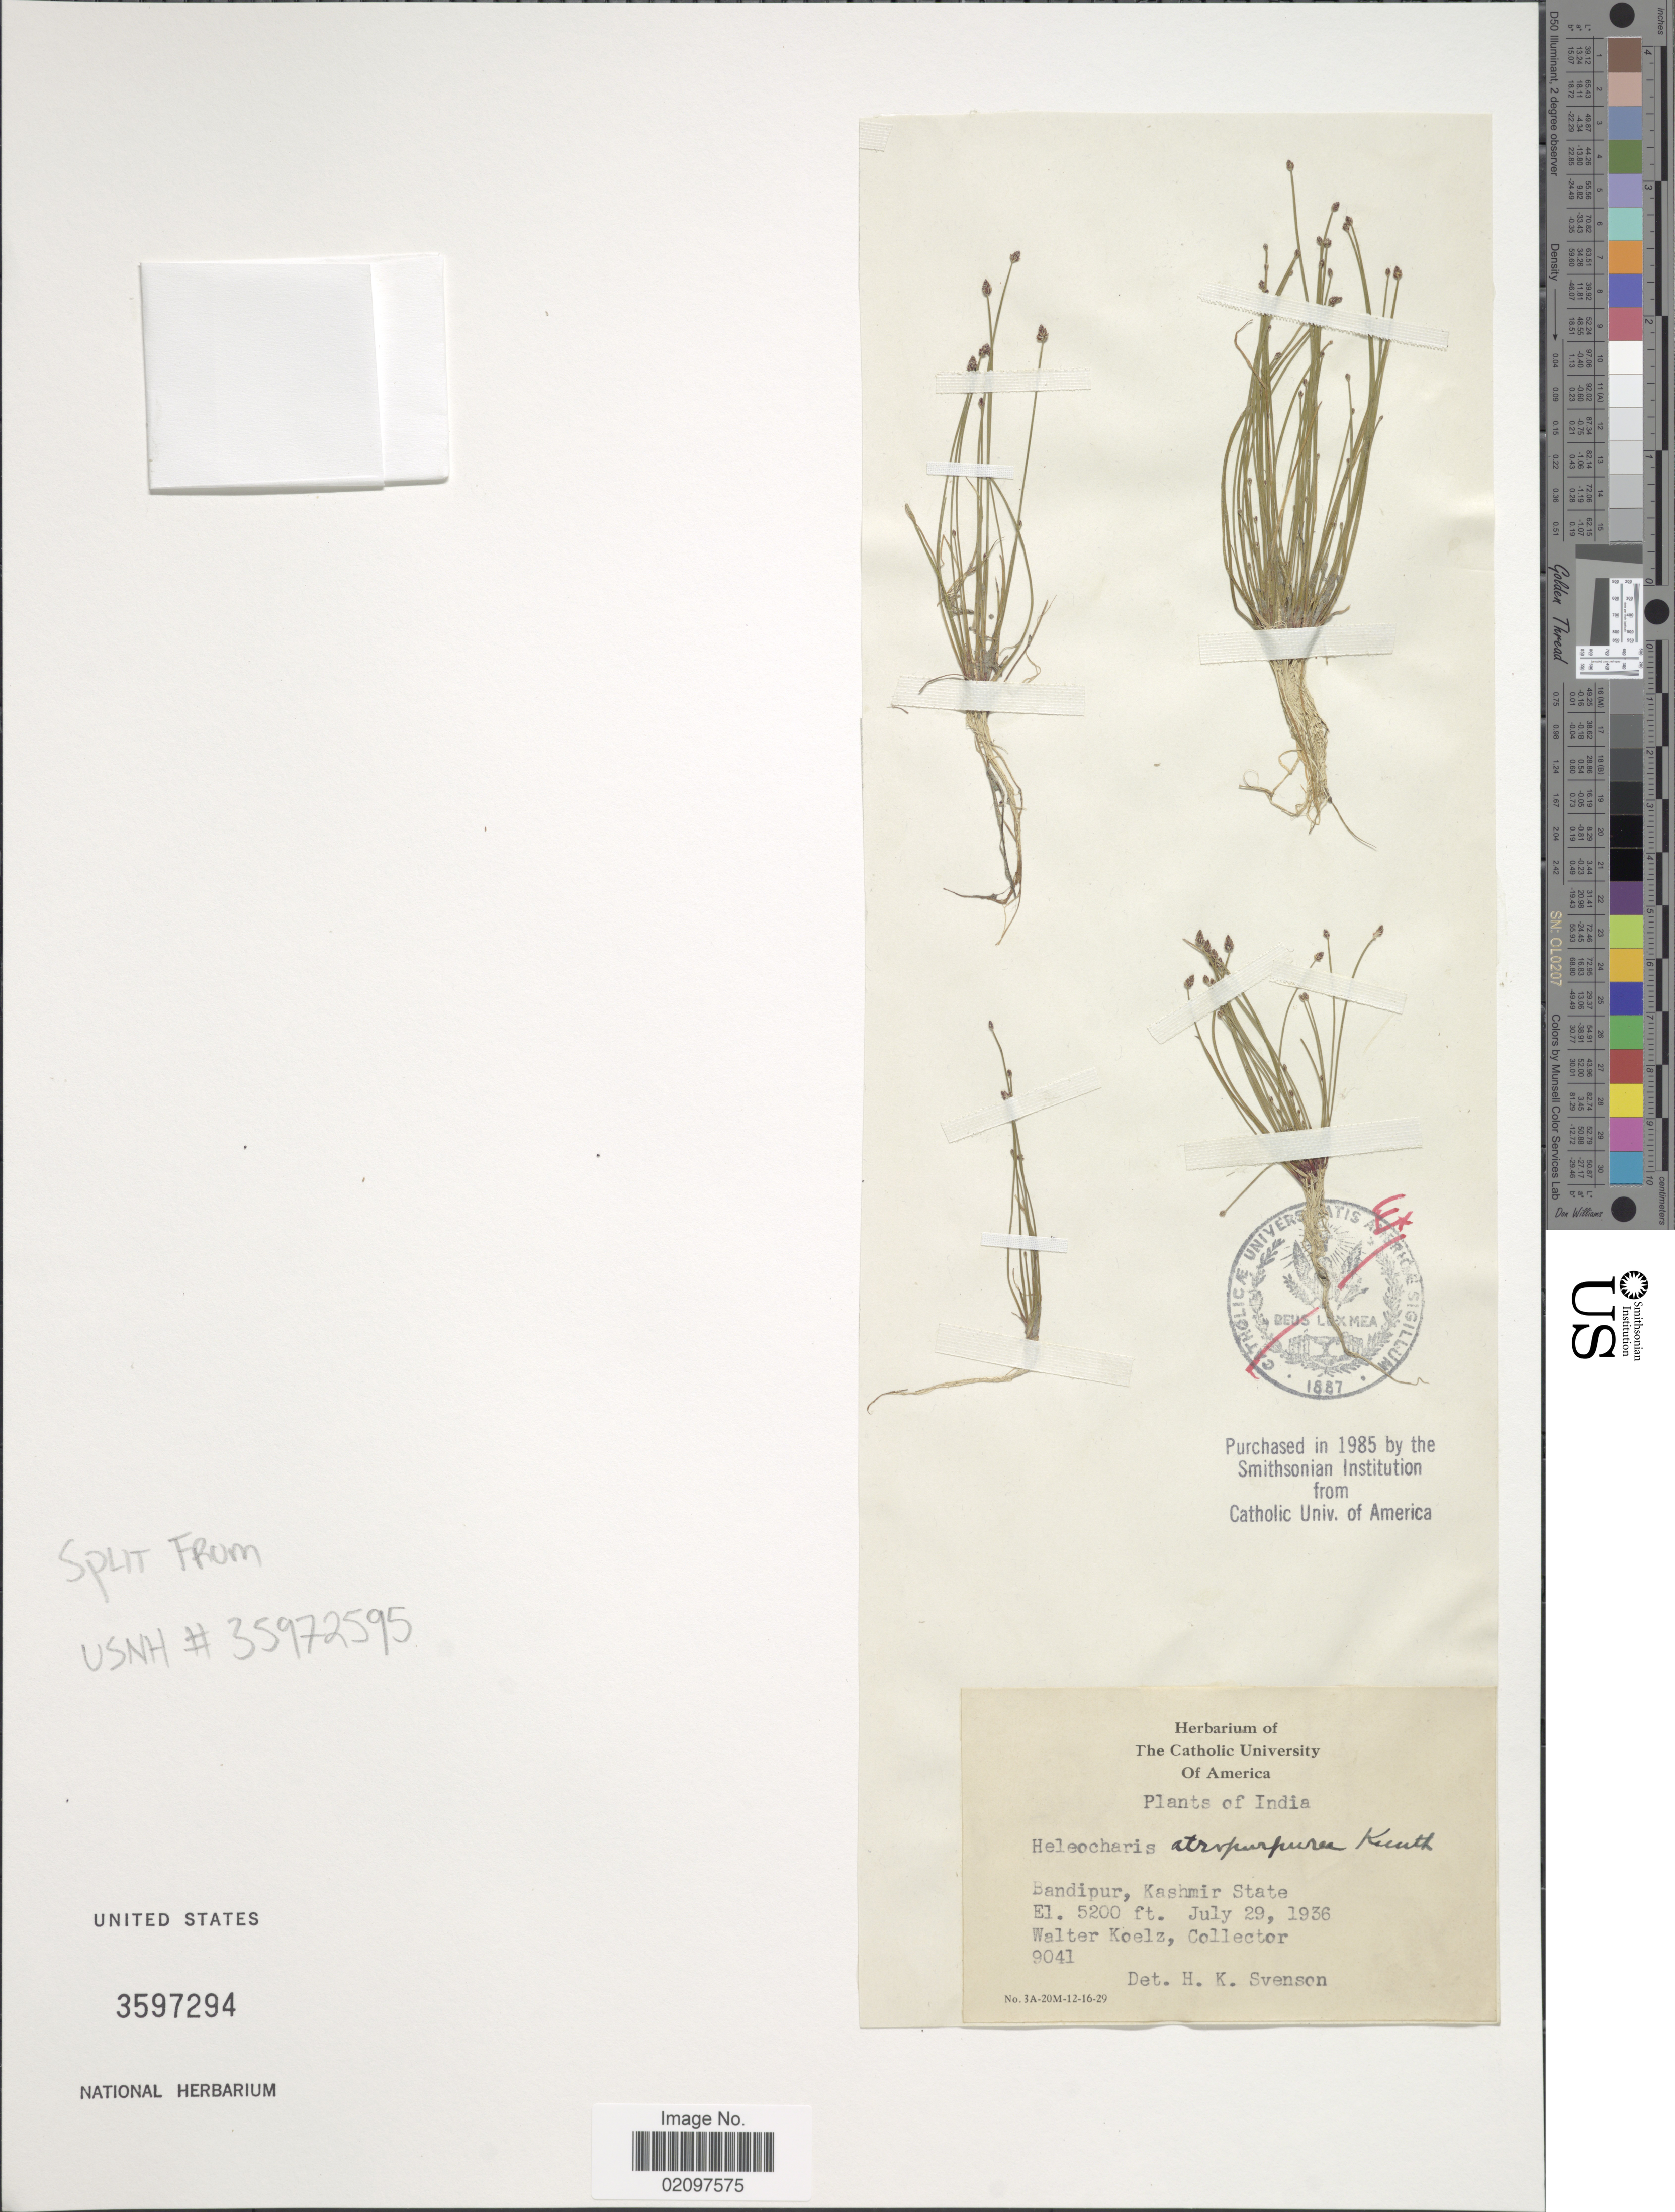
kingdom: Plantae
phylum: Tracheophyta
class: Liliopsida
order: Poales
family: Cyperaceae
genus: Eleocharis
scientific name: Eleocharis atropurpurea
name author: (Retz.) J. Presl & C. Presl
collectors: W. N. Koelz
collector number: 9041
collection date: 1936-07-29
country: India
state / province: Jammu and Kashmir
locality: Bandipur, Kashmir State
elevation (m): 1585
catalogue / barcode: US 3597294